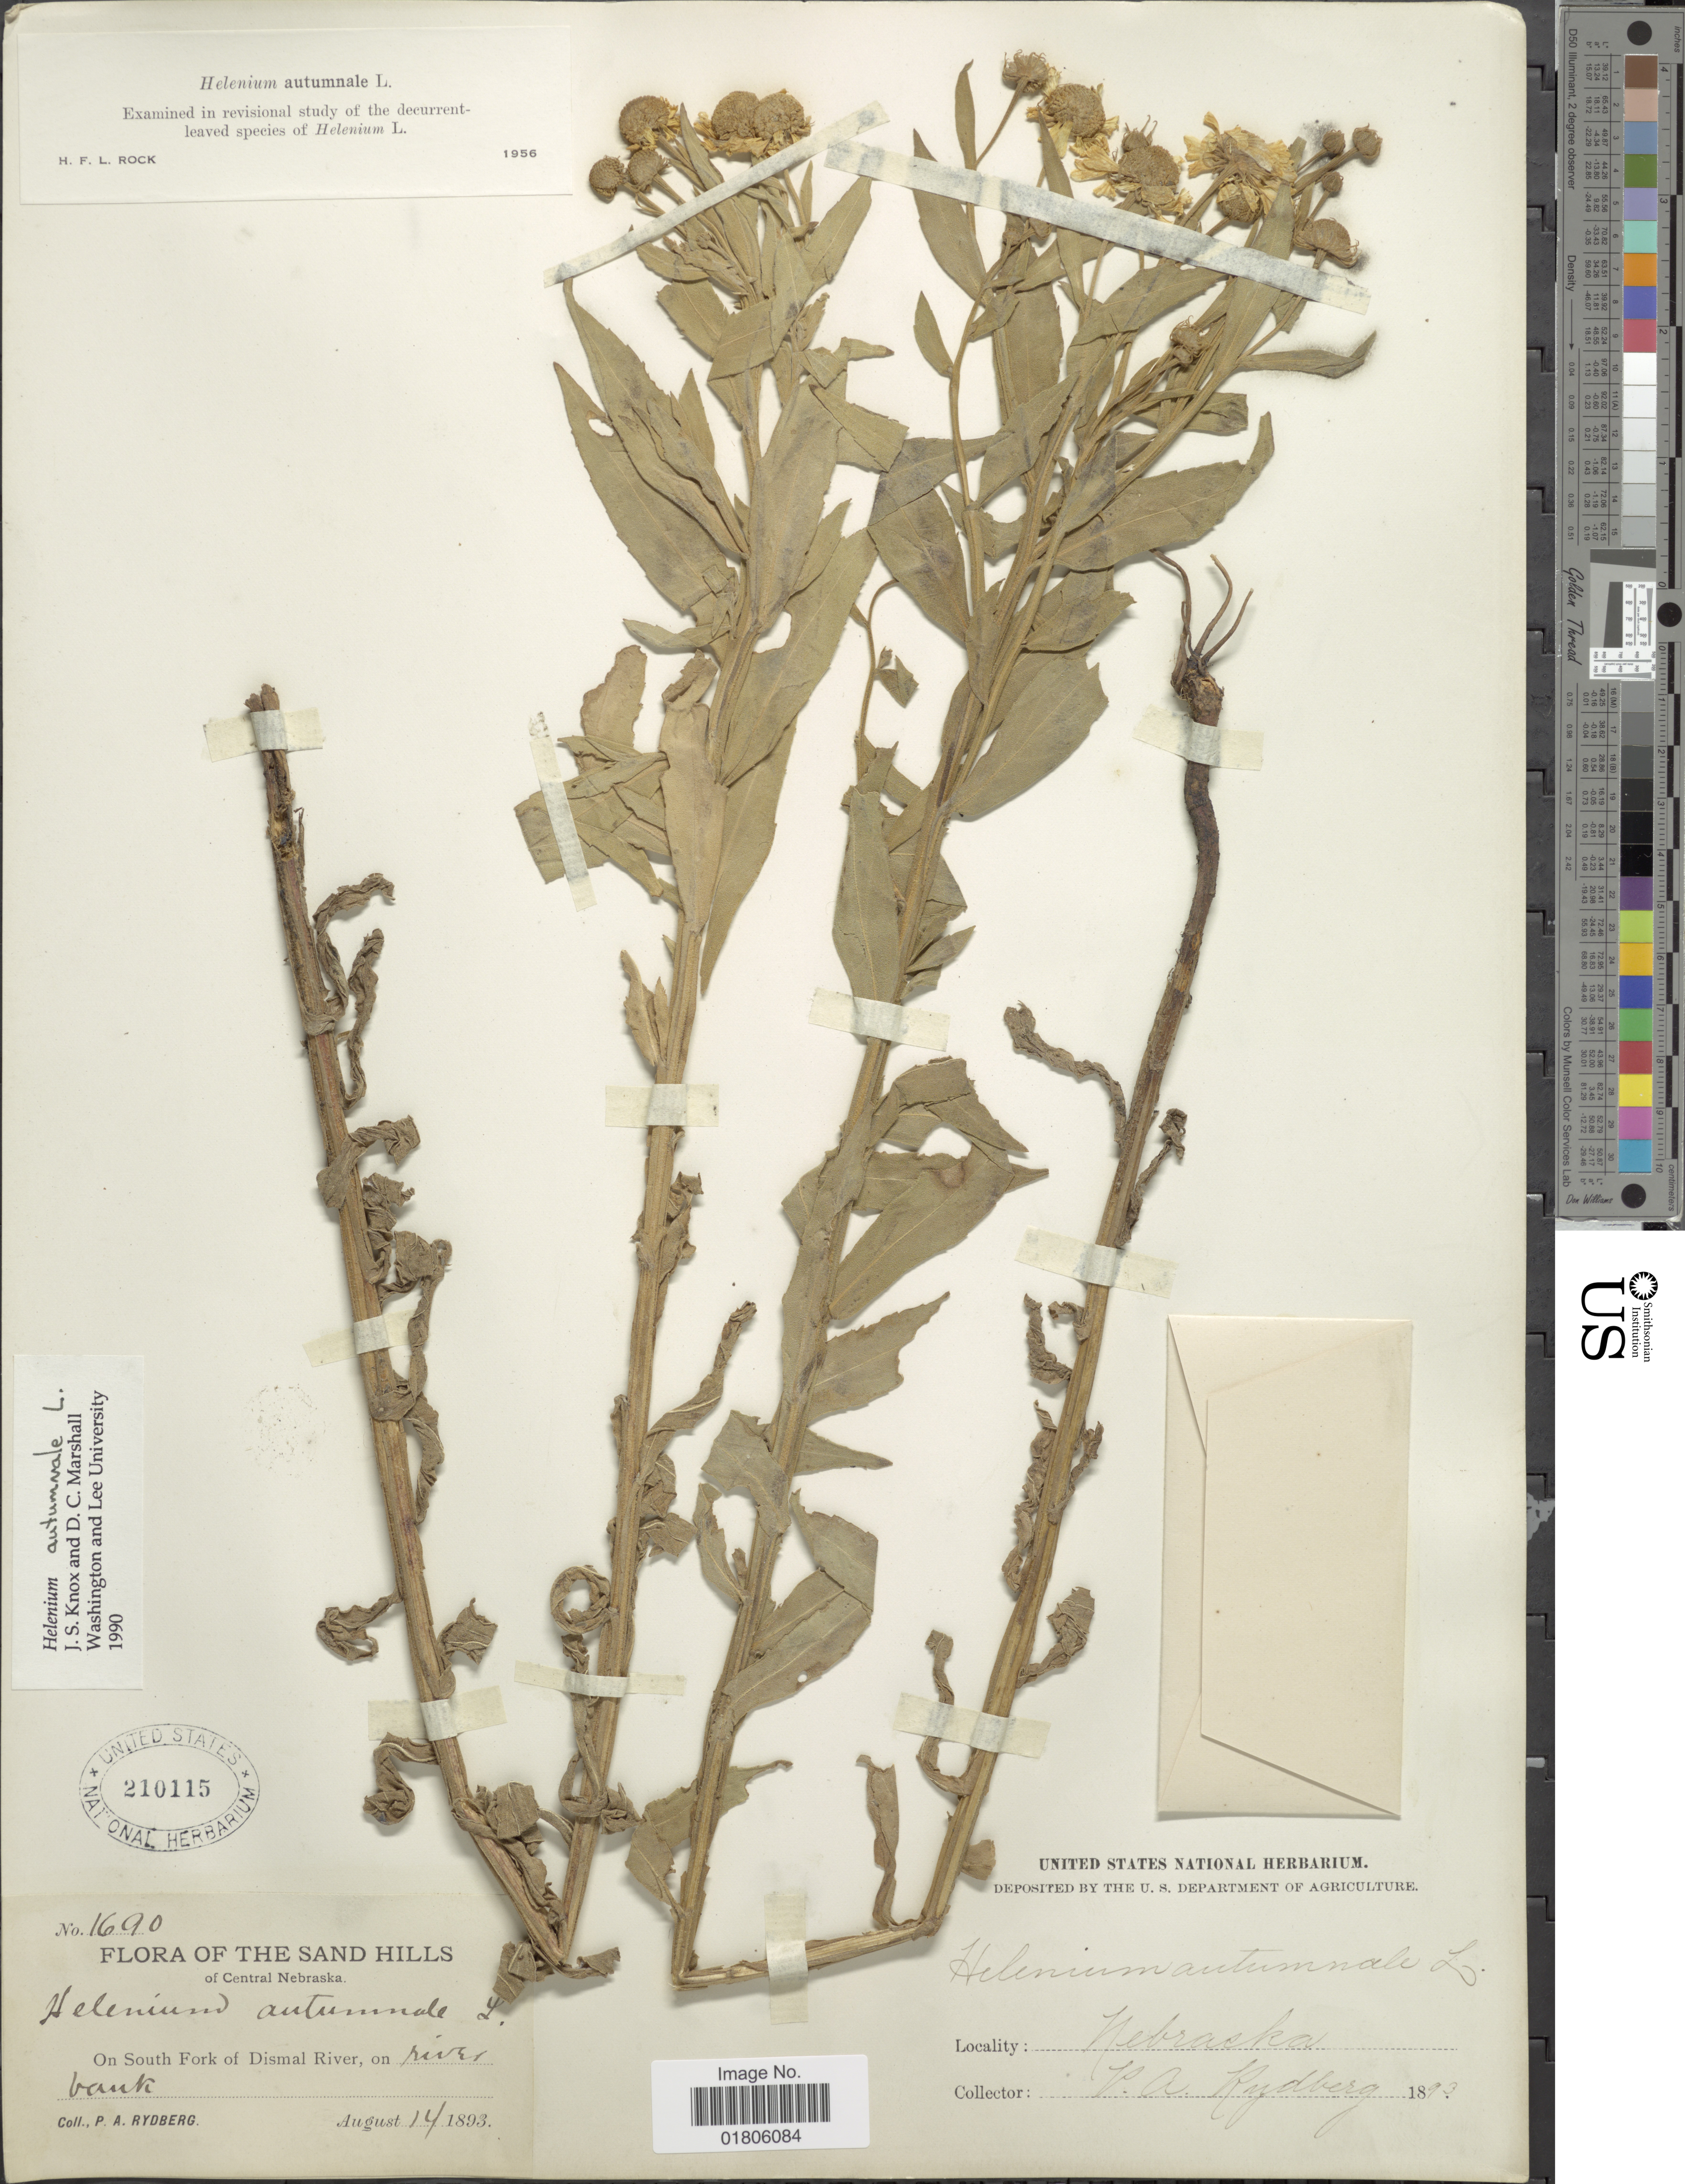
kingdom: Plantae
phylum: Tracheophyta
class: Magnoliopsida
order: Asterales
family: Asteraceae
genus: Helenium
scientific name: Helenium autumnale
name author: L.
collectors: P. A. Rydberg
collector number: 1690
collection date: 1893-08-14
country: United States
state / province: Nebraska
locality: On south Fork of Dismal River, Sand Hills of Central Nebraska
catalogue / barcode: US 210115